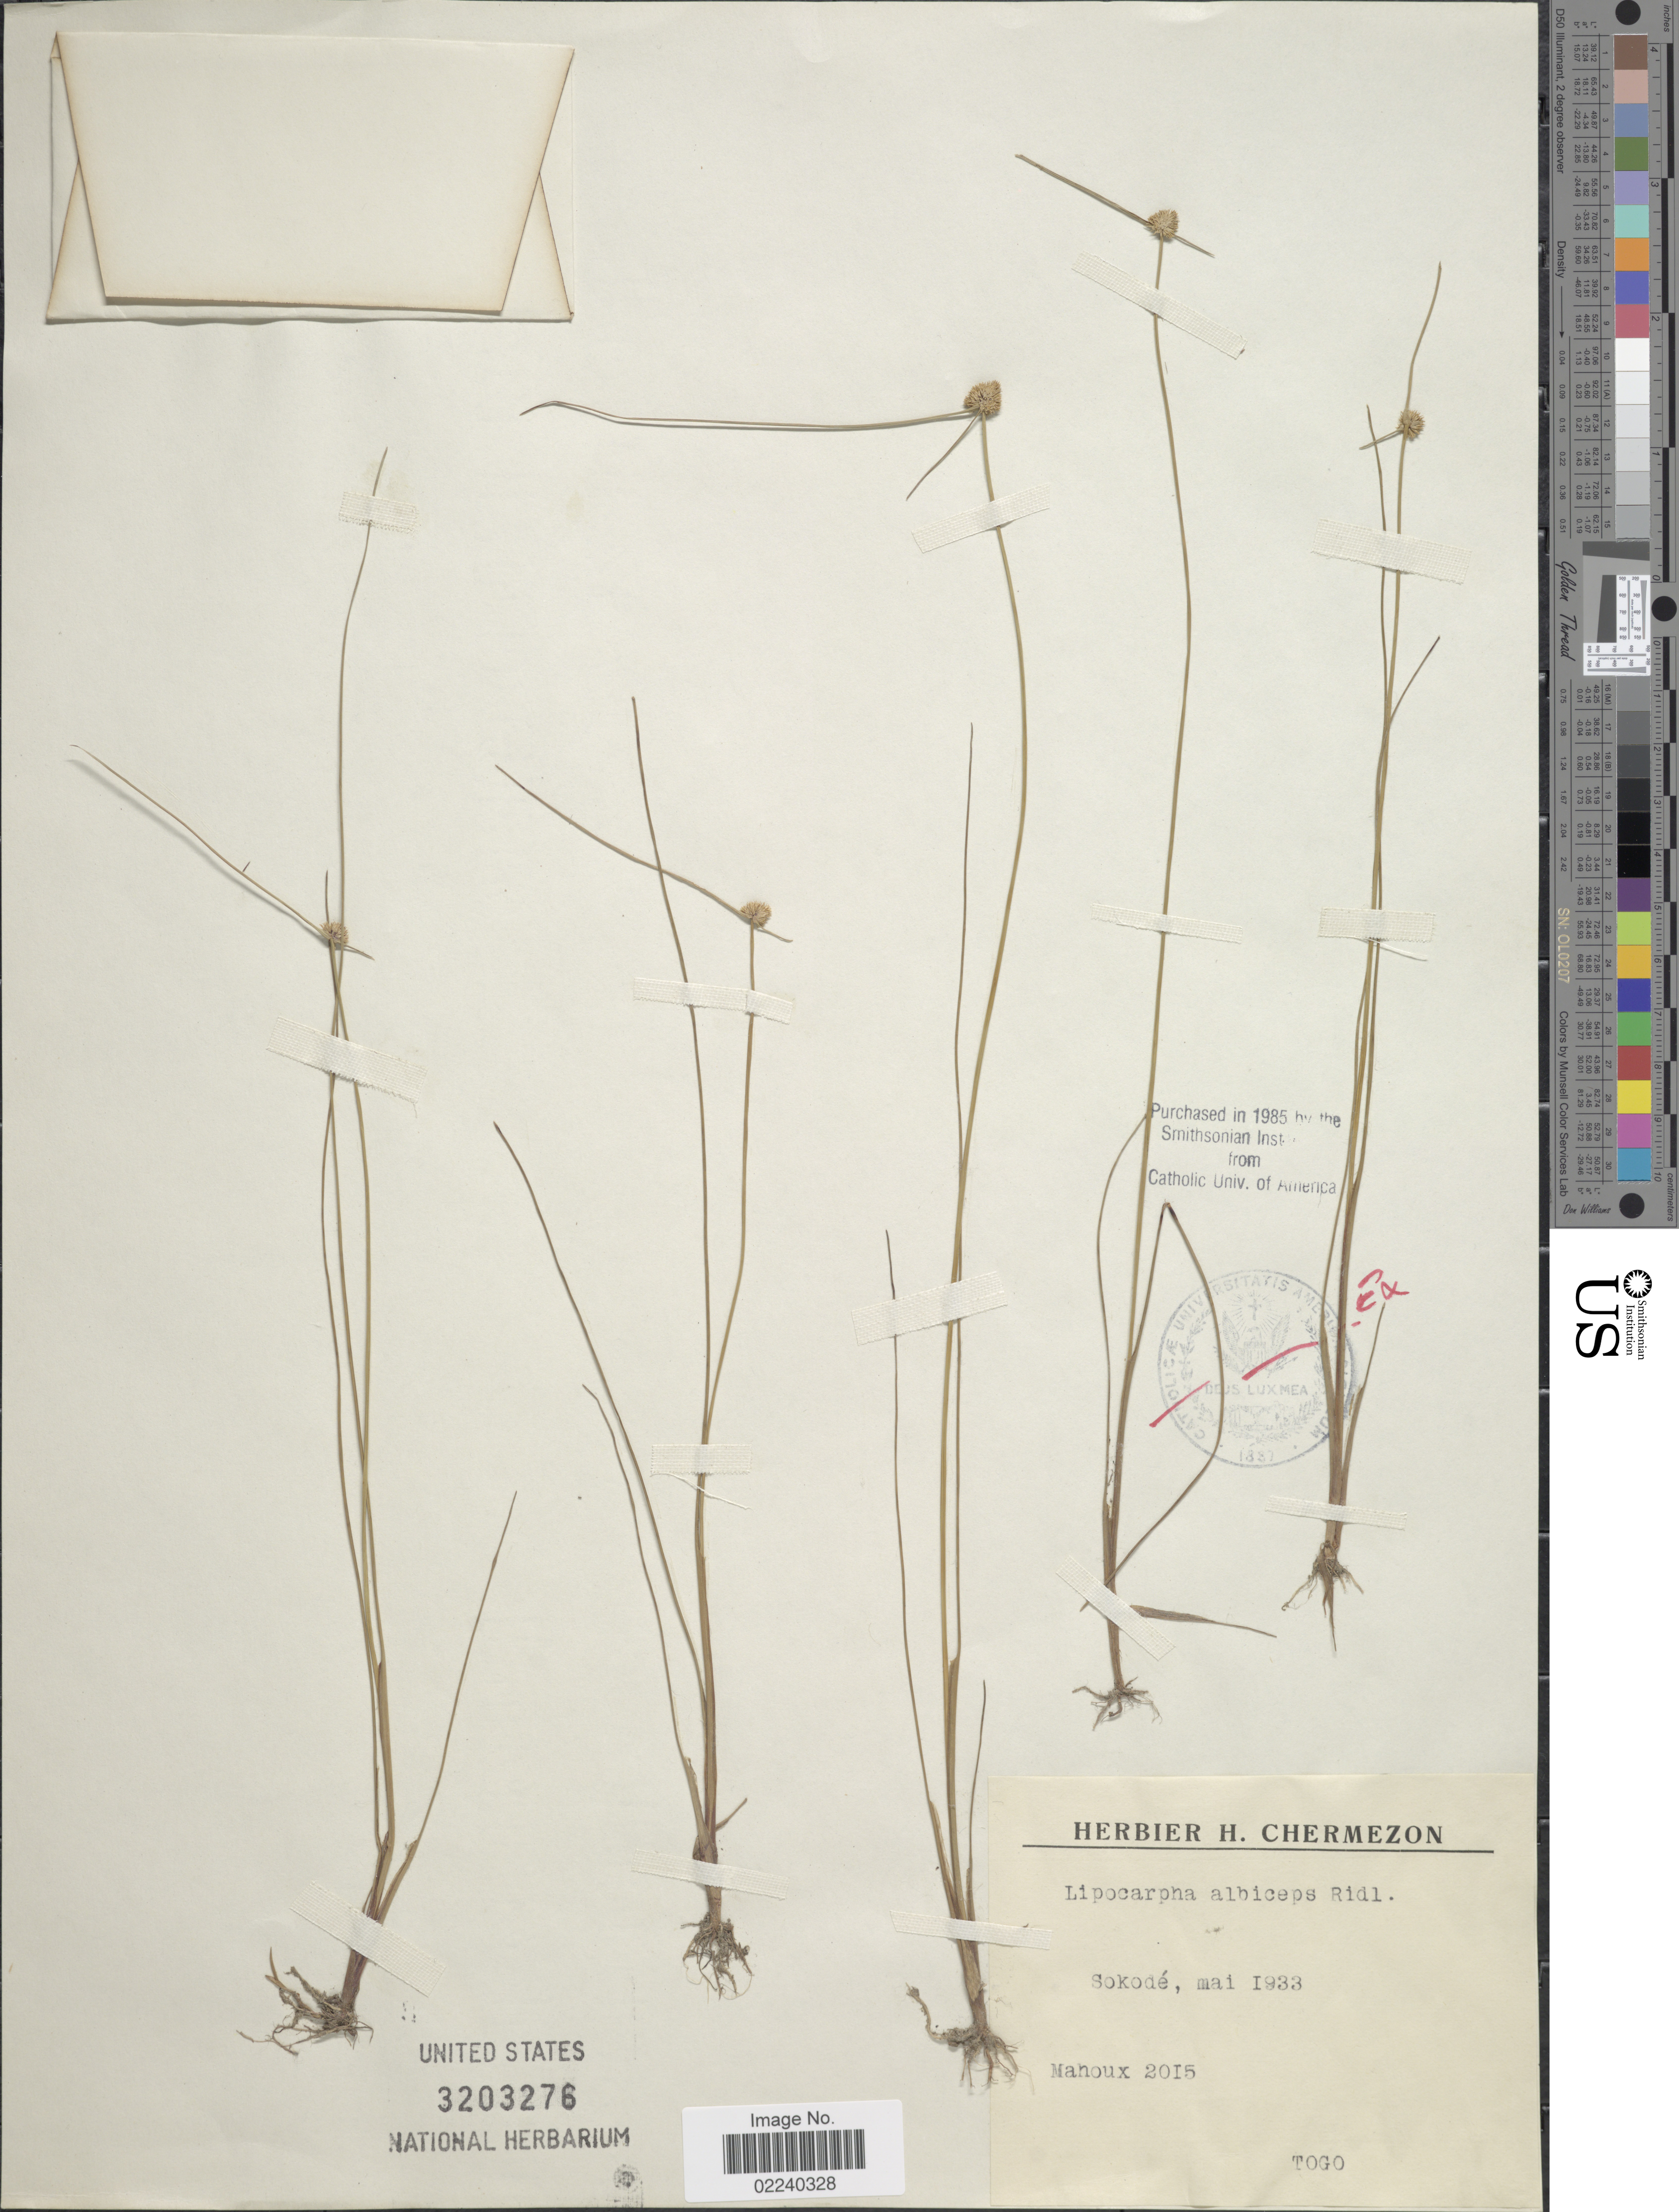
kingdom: Plantae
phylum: Tracheophyta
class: Liliopsida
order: Poales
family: Cyperaceae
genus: Cyperus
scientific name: Cyperus purpureoluteus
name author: (Ridl.) Bauters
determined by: Strong, M. T., (US), Smithsonian Institution - National Museum of Natural History (UNITED STATES)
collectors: P. Mahoux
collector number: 2015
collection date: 1933-05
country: Togo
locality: Sokode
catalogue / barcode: US 3203276